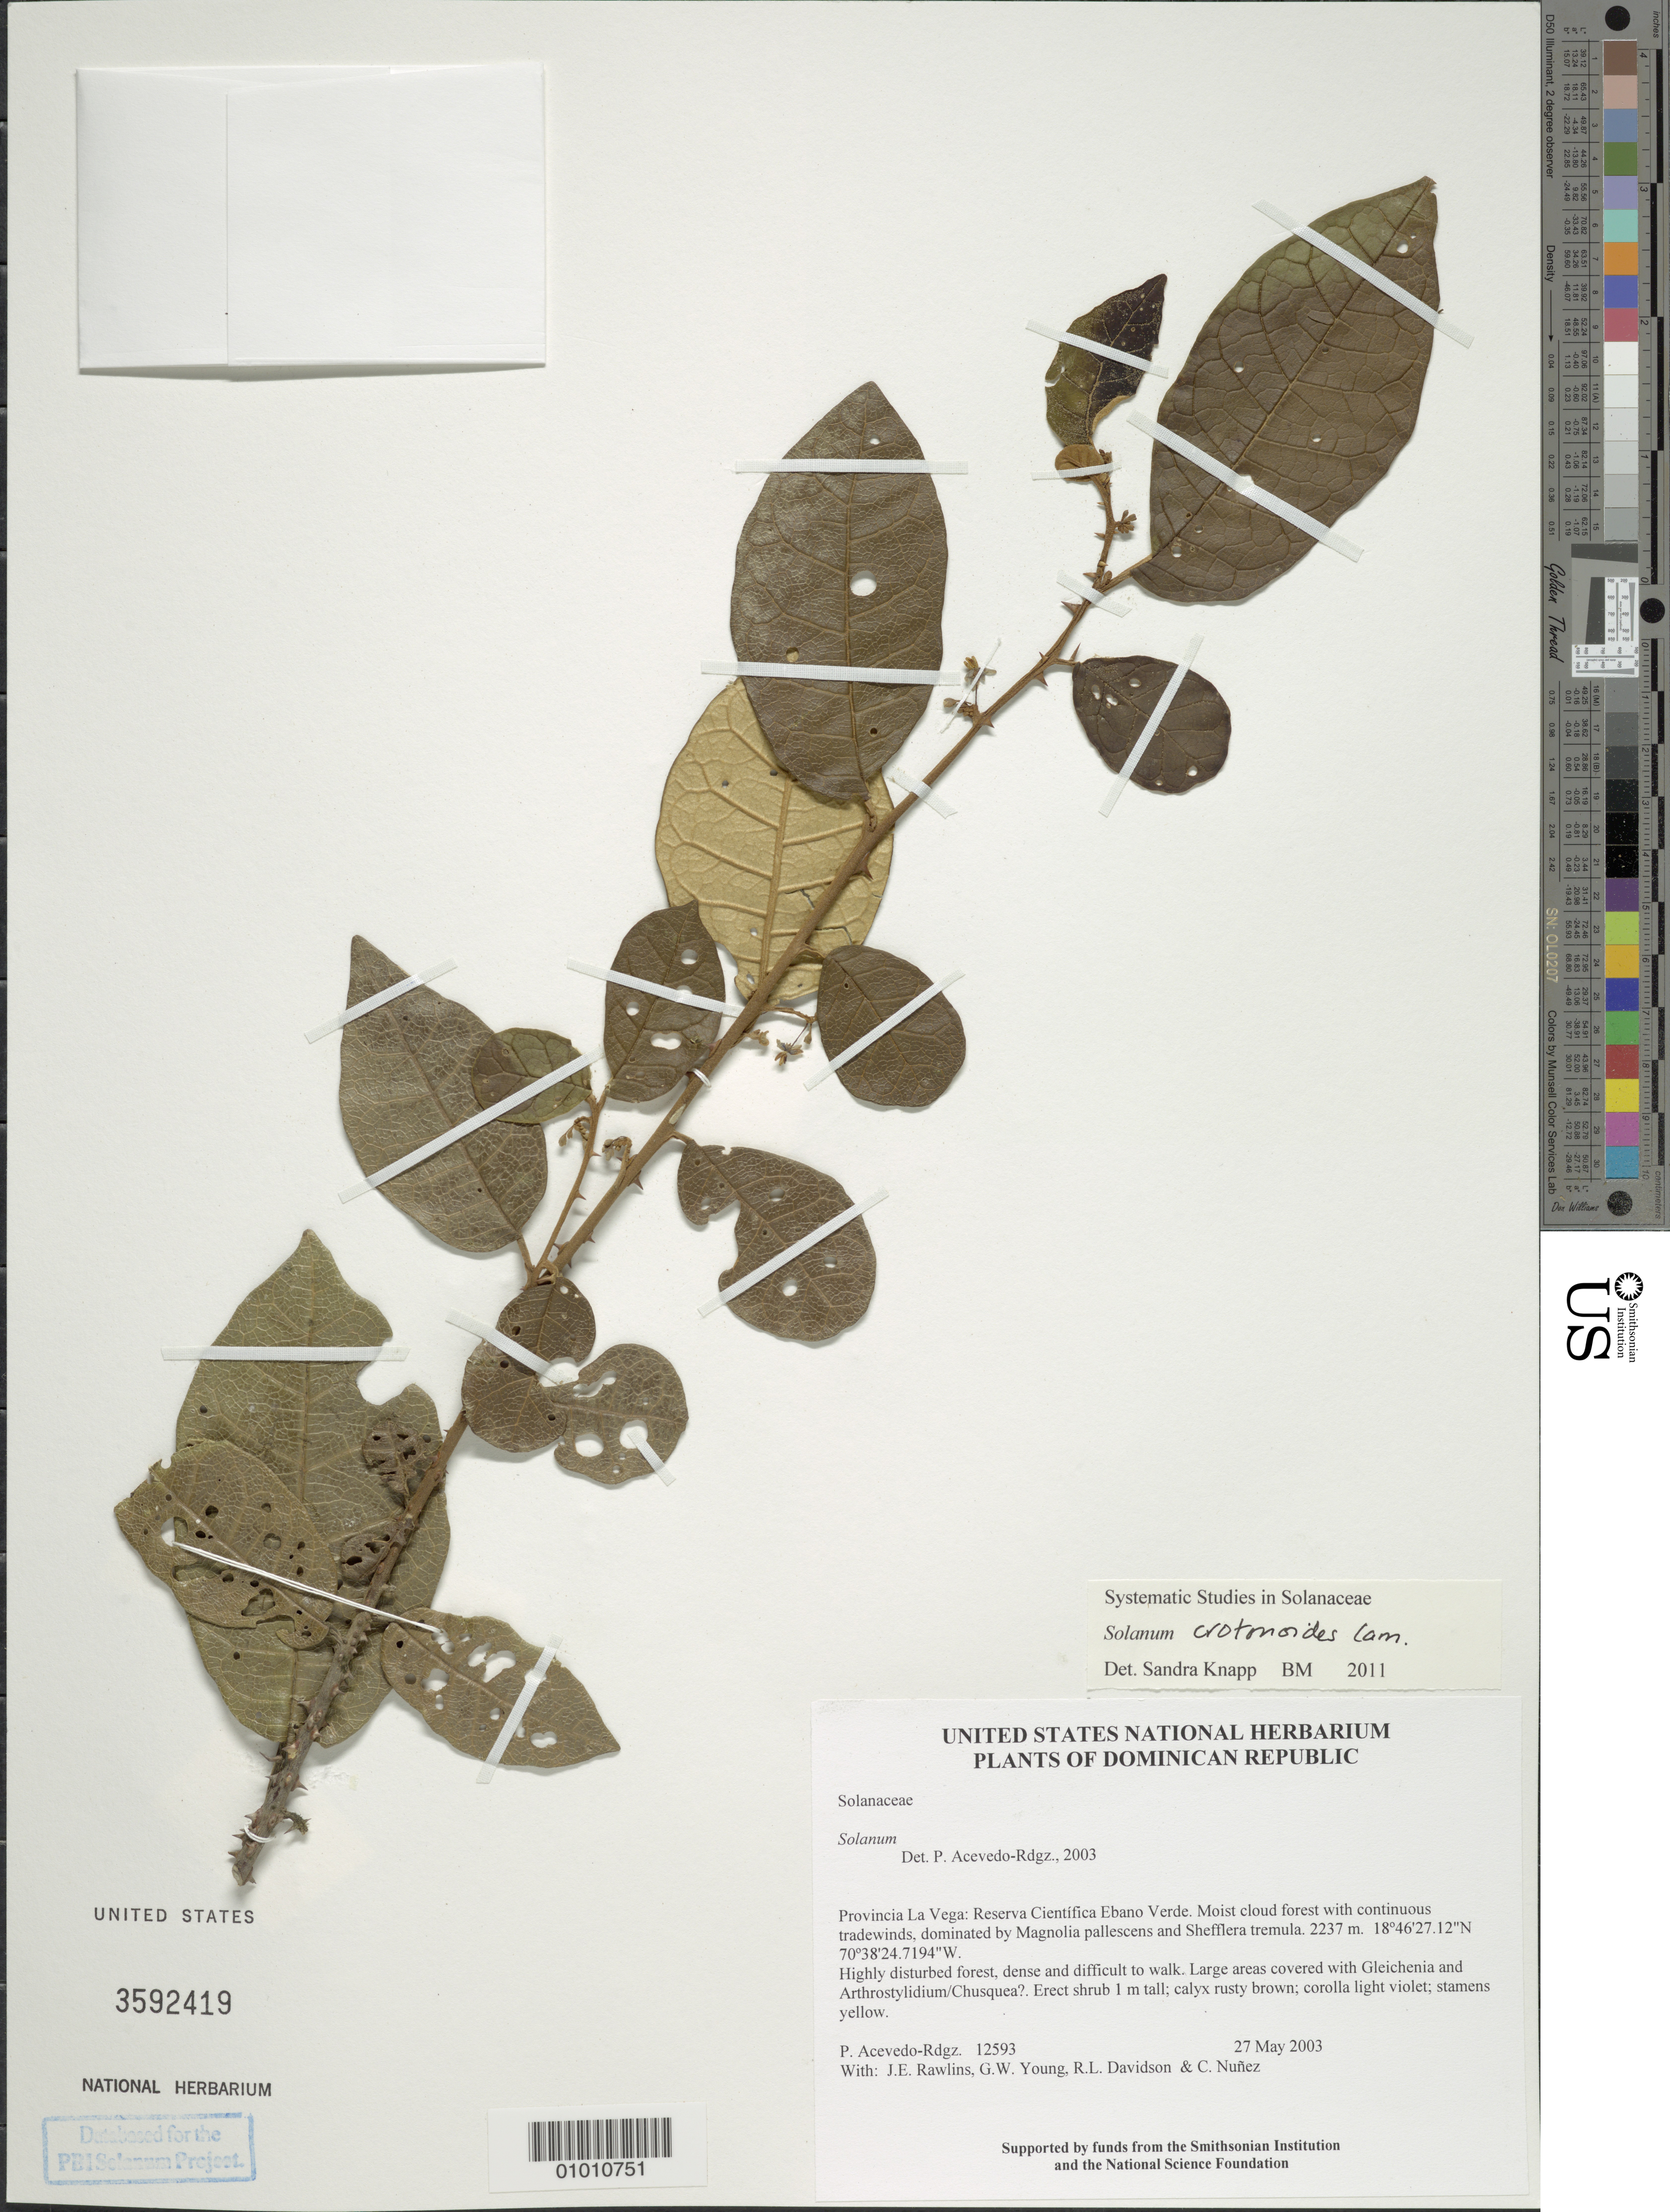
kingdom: Plantae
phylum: Tracheophyta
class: Magnoliopsida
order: Solanales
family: Solanaceae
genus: Solanum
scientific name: Solanum crotonoides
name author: Lam.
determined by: Knapp, S. D.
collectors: P. Acevedo-Rodr., J. Rawlins, G. Young, R. Davidson & C. Nunez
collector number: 12593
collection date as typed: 27 May 2003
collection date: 2003-05-27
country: Dominican Republic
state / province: La Vega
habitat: moist cloud forest with continuous tradewinds, dominated by Magnolia pallescens and Schefflera tremula; highly disturbed forest, dense and difficult to walk; large areas covered with Gleichenia and Athrostylidium/Chusquea?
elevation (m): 2237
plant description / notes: US, NY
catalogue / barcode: US 3592419